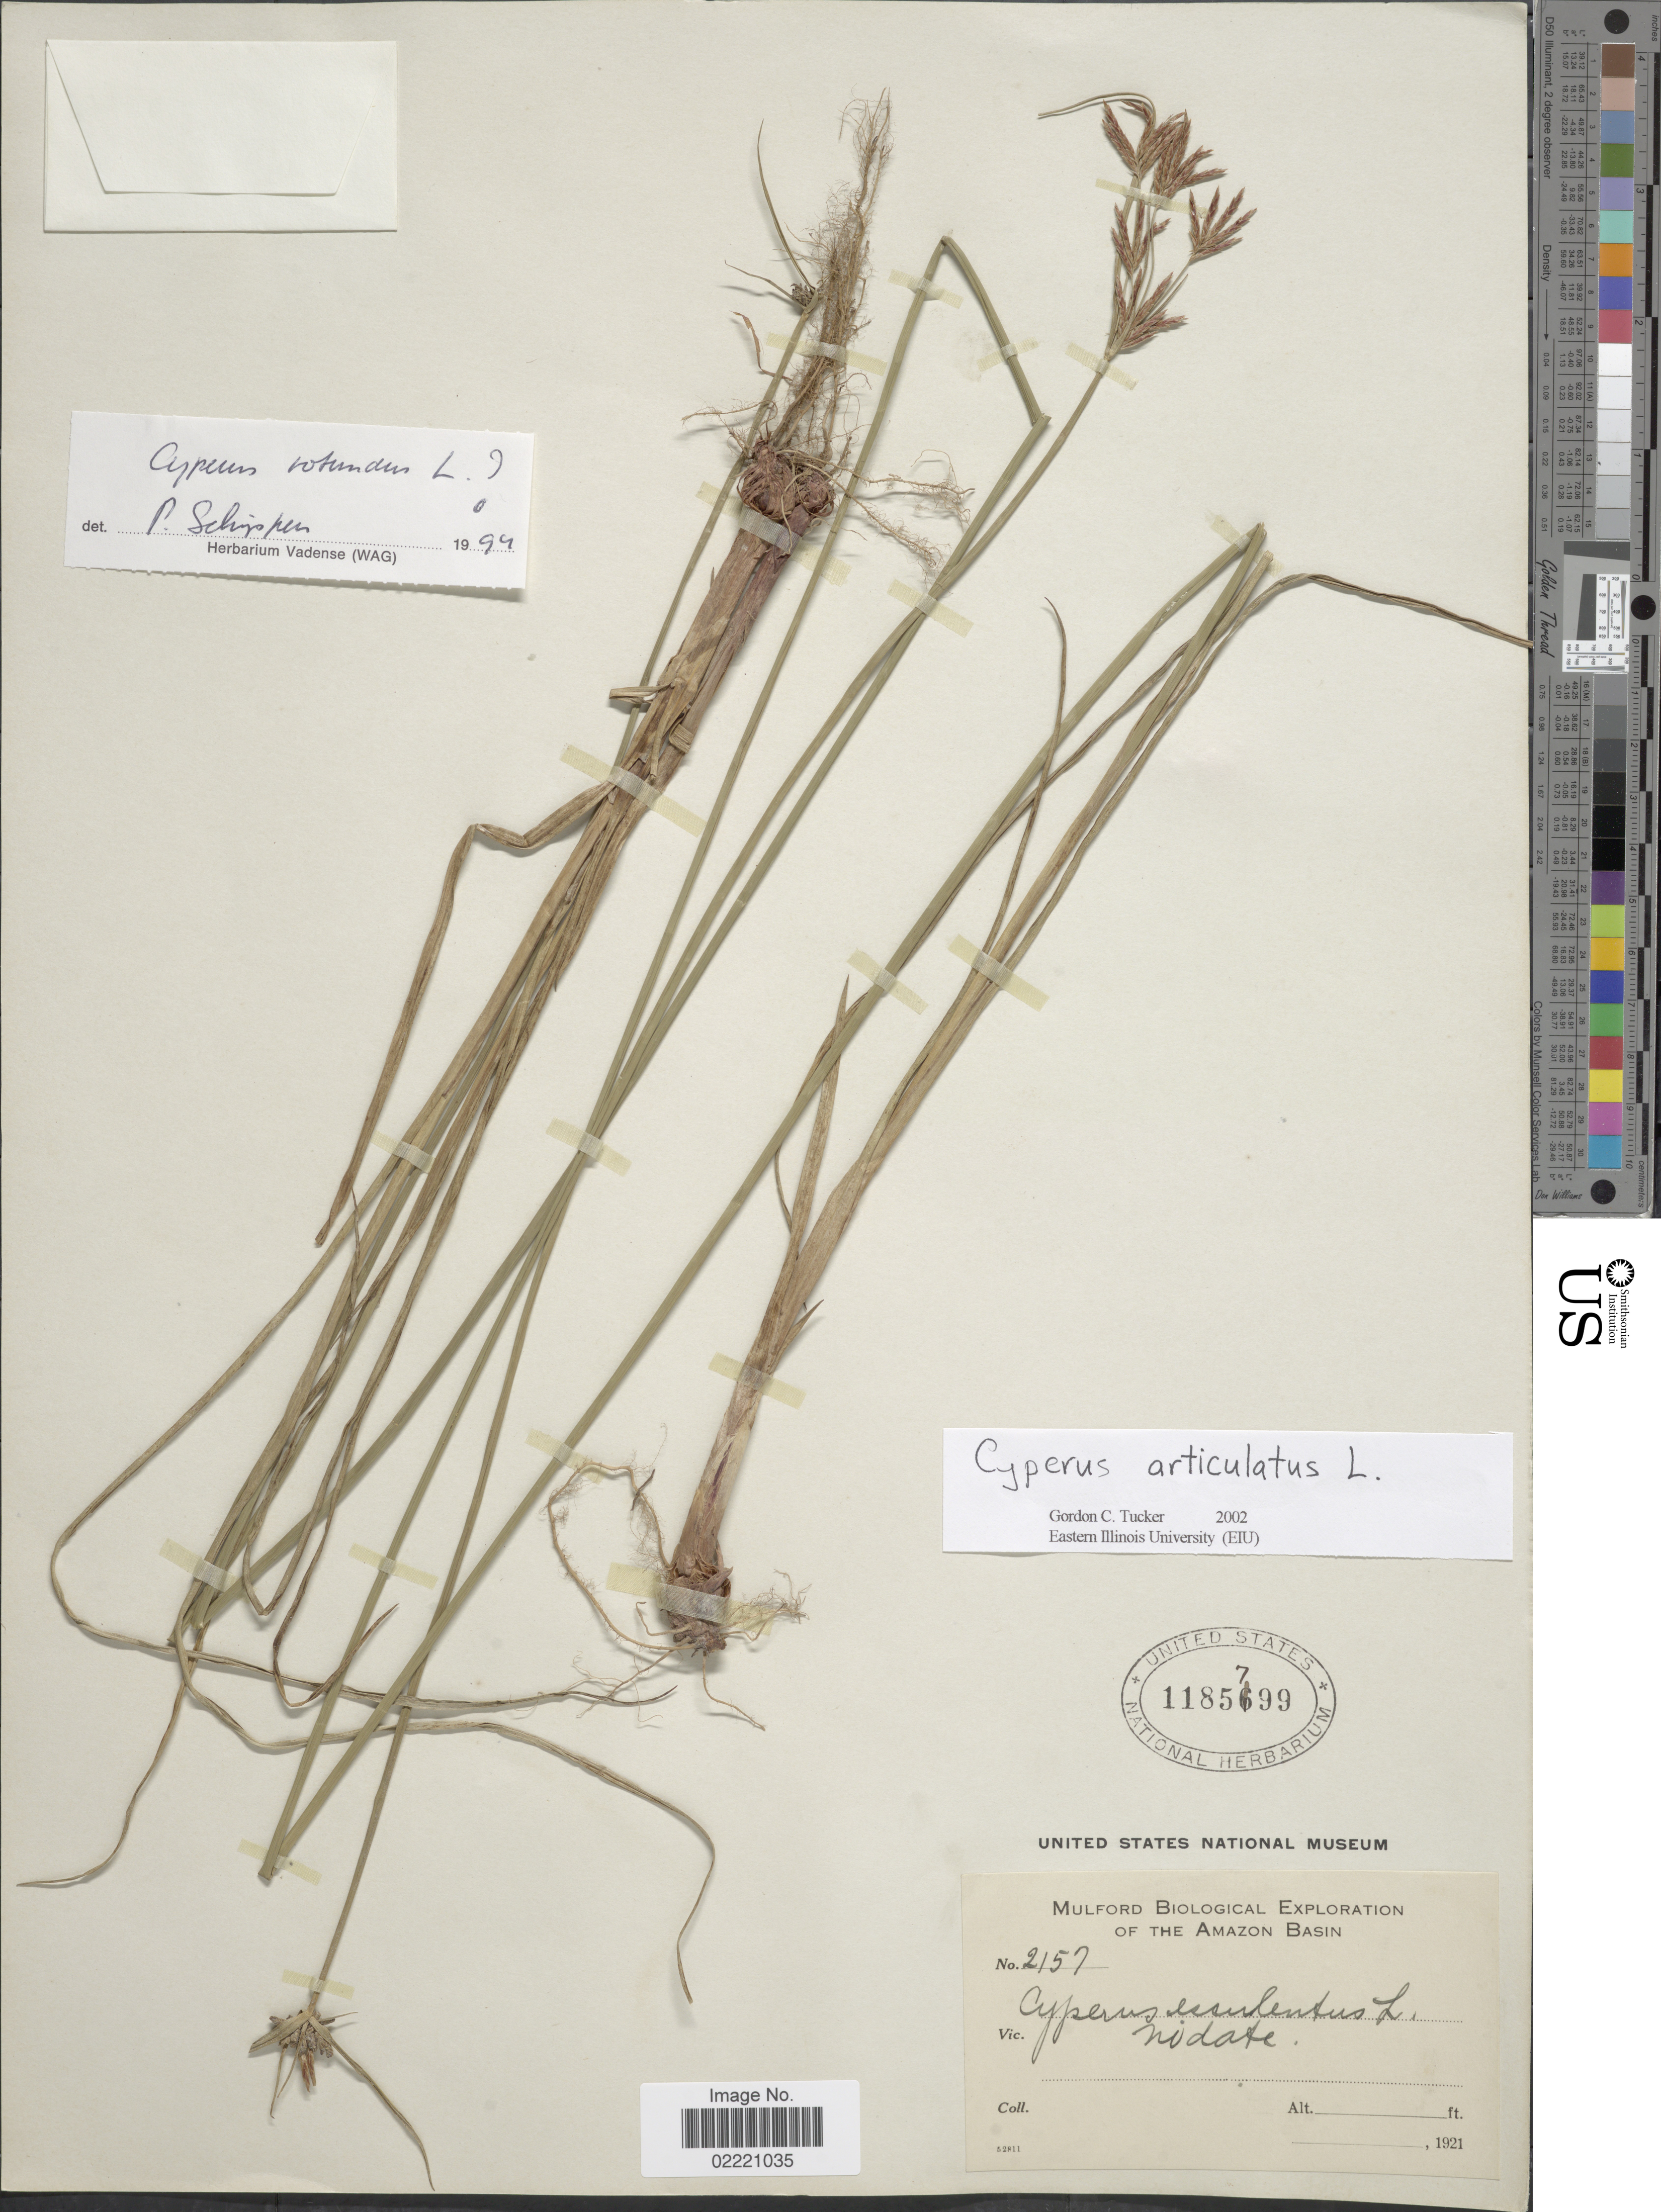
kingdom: Plantae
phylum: Tracheophyta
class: Liliopsida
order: Poales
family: Cyperaceae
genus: Cyperus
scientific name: Cyperus articulatus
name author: L.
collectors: D. Broussard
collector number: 2157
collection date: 1921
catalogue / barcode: US 1185799